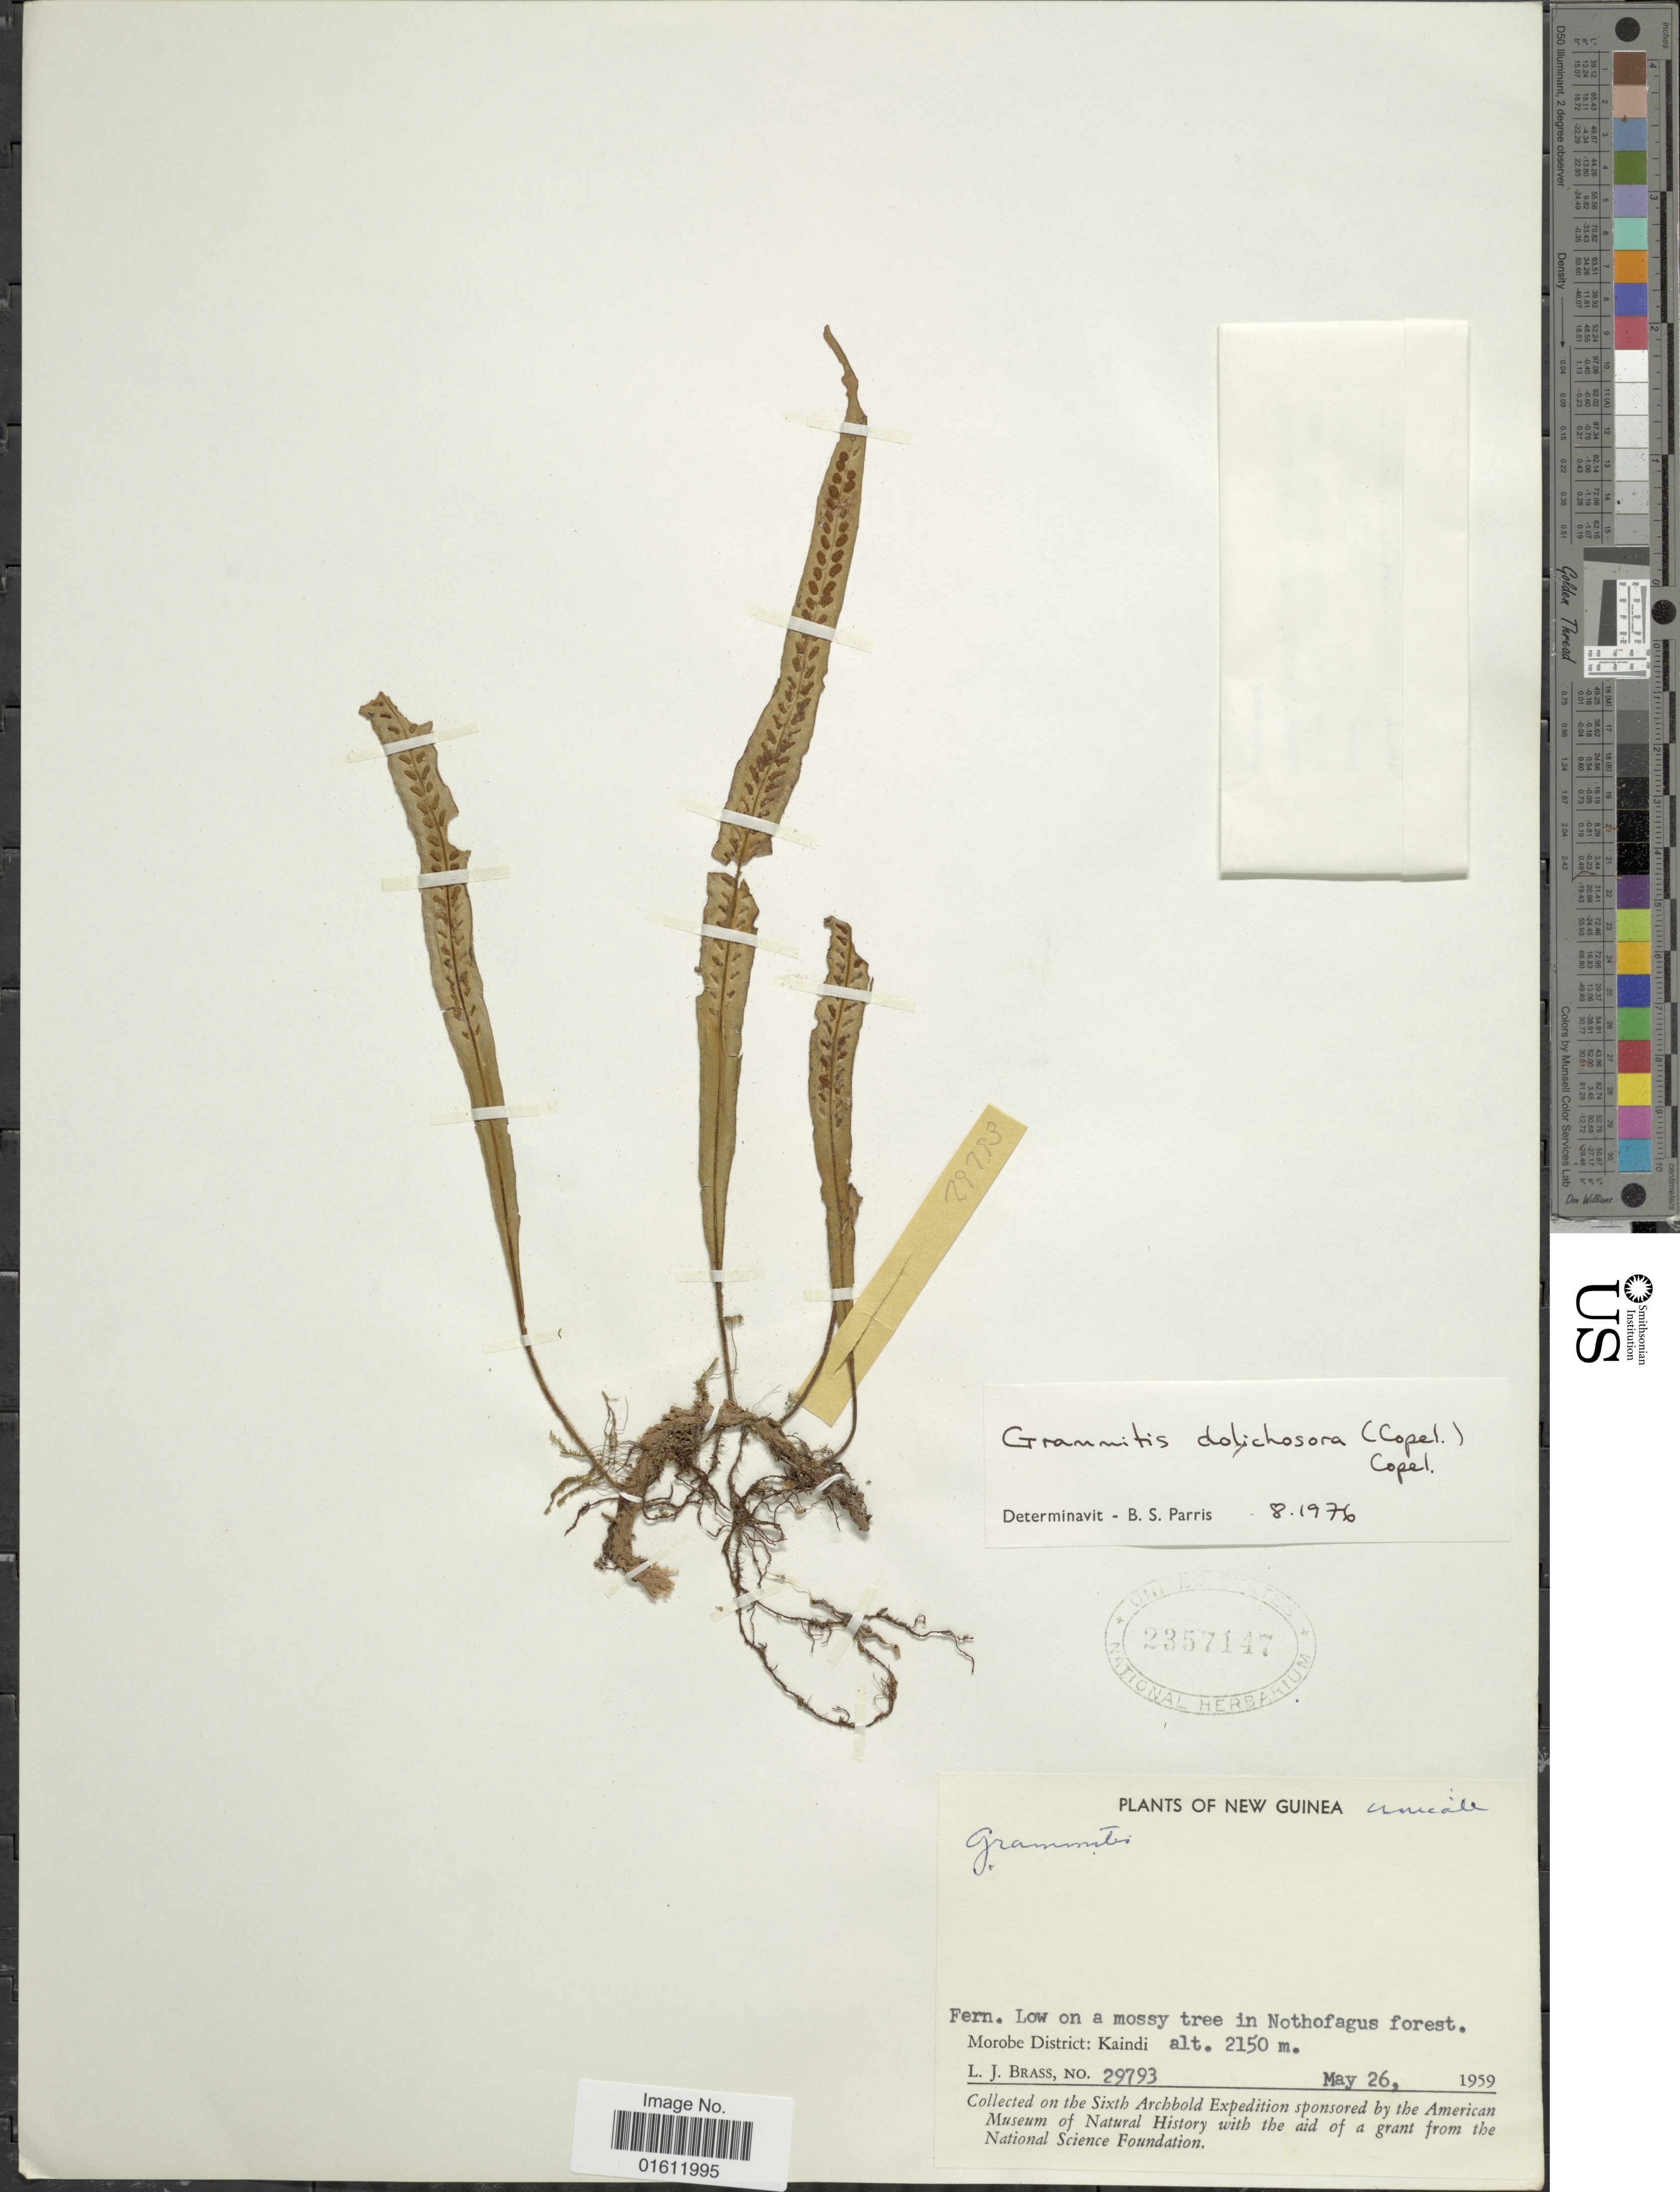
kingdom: Plantae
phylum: Tracheophyta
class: Polypodiopsida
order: Polypodiales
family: Polypodiaceae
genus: Oreogrammitis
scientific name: Oreogrammitis dolichosora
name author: (Copel.) Parris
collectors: L. J. Brass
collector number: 29793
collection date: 1959-05-26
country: Papua New Guinea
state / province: Morobe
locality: New Guinea, Morobe District: Kaindi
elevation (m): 2150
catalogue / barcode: US 2357147